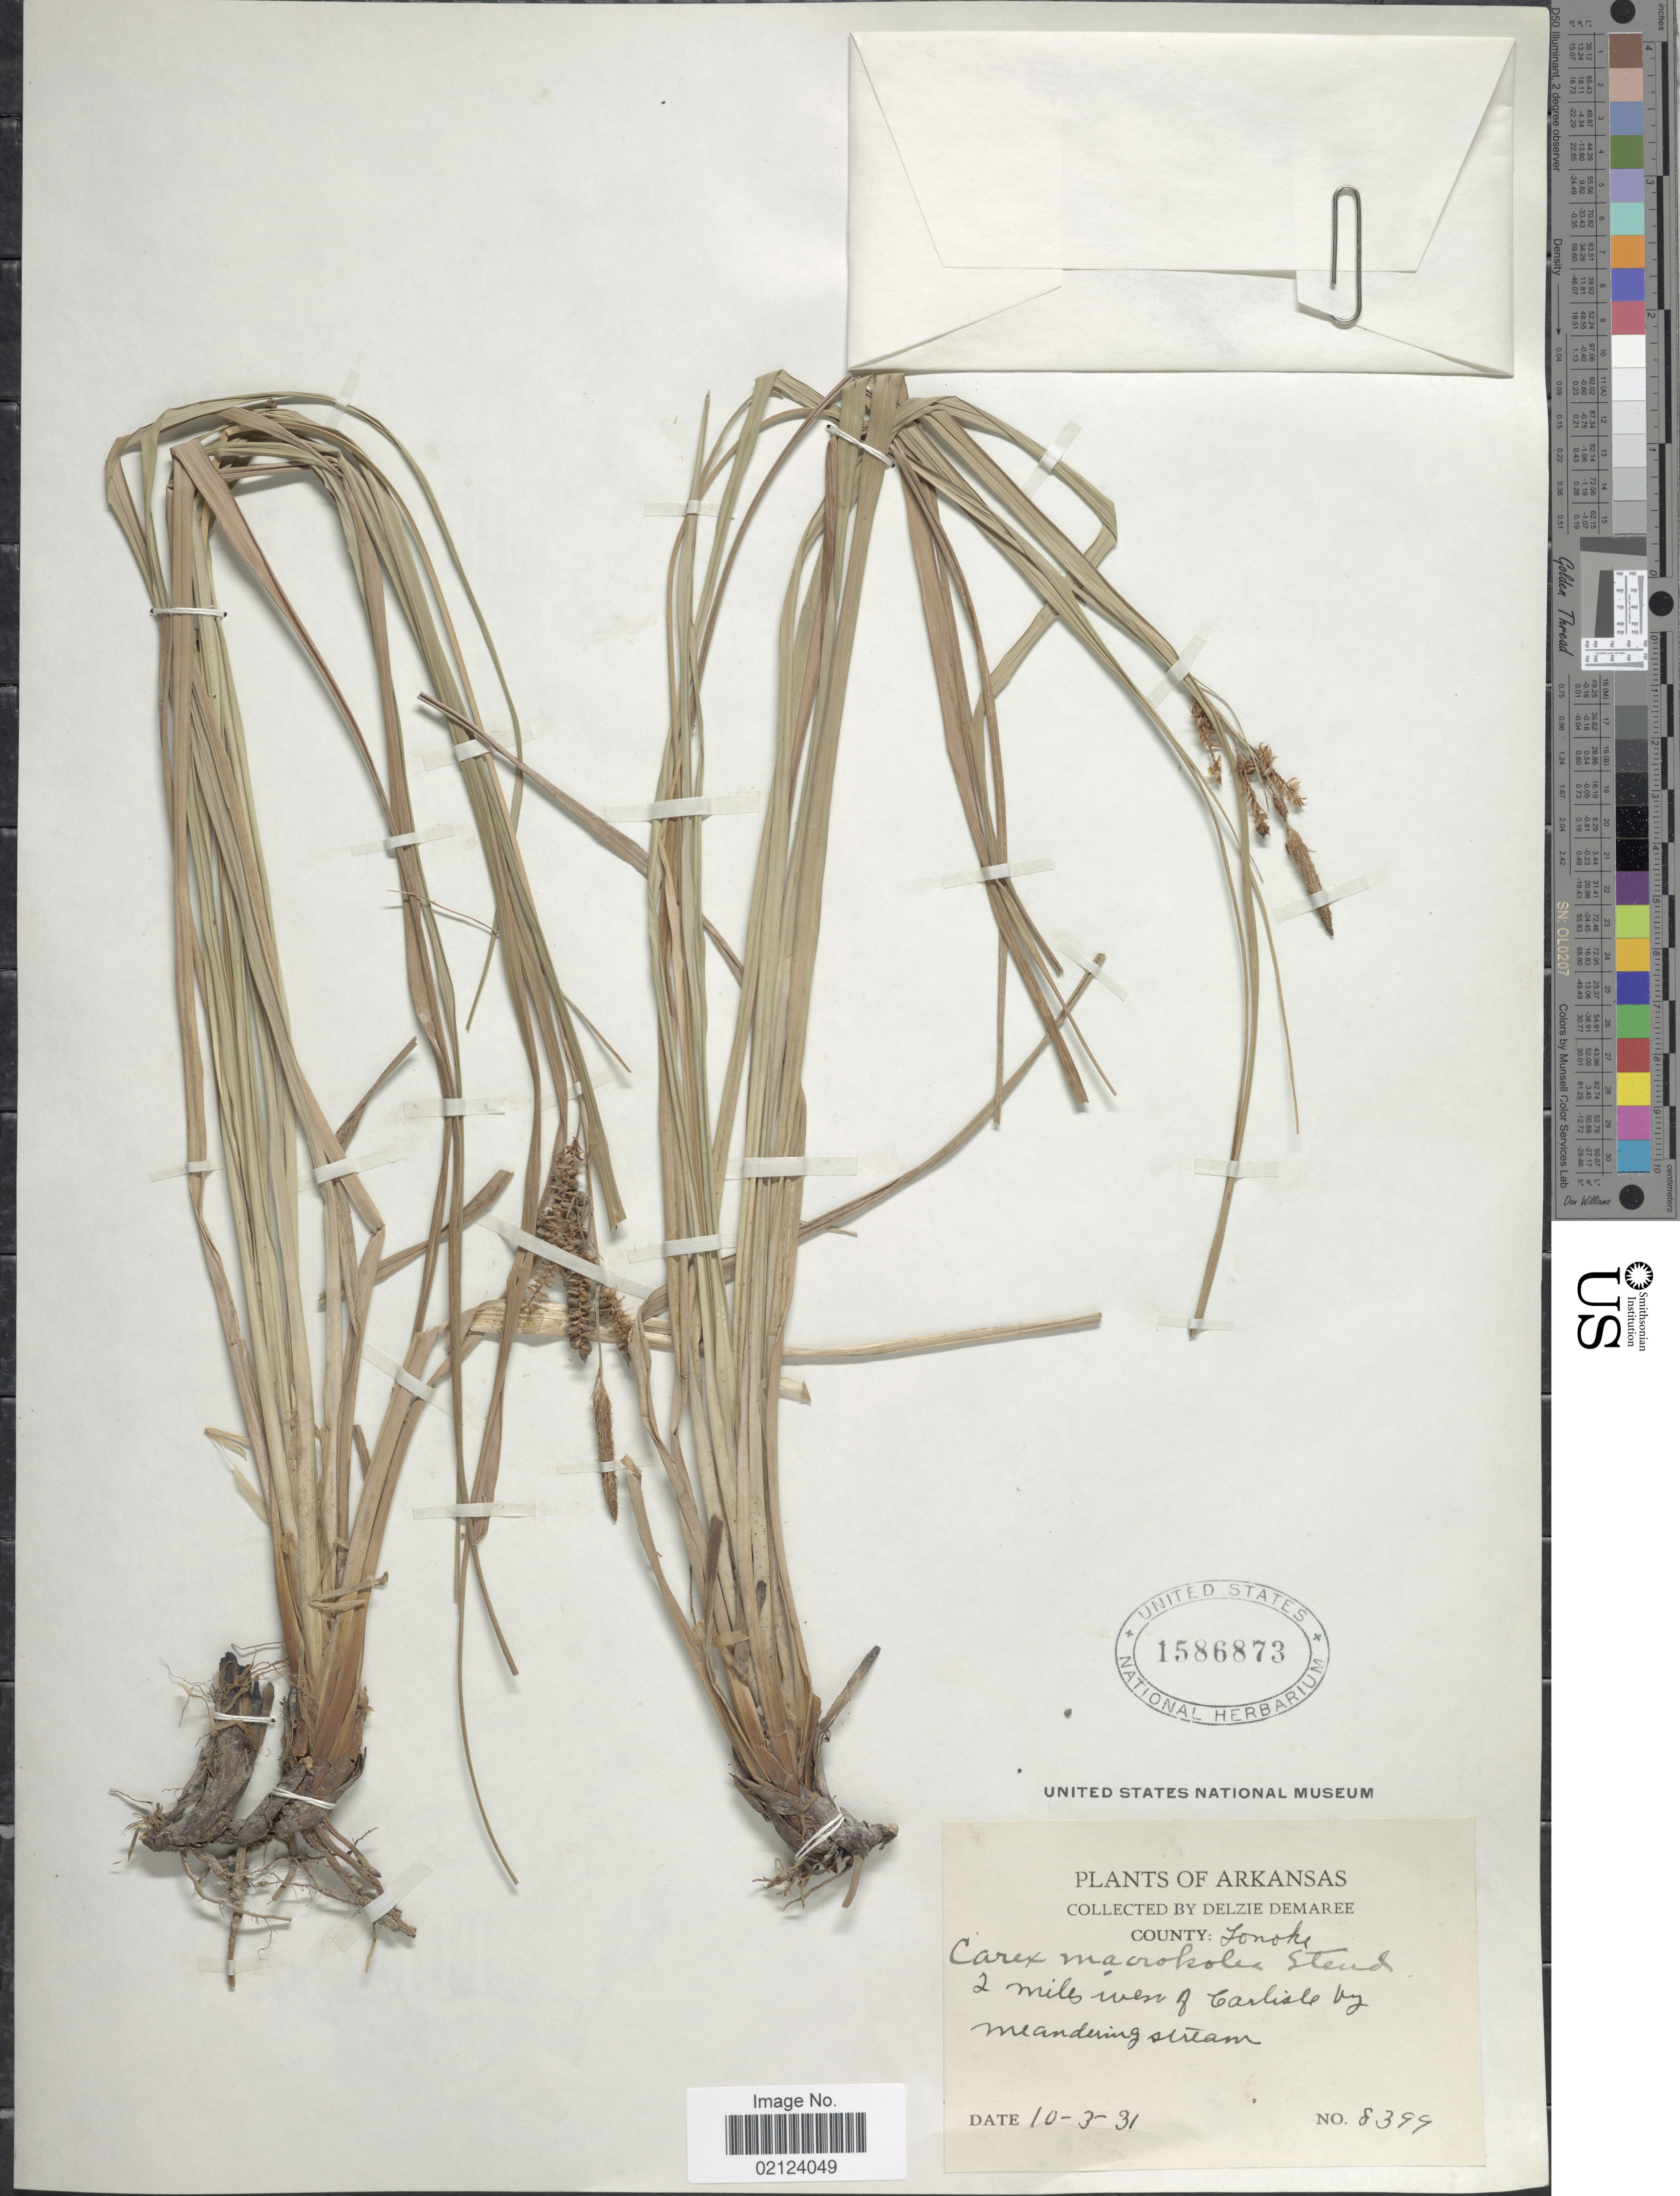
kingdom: Plantae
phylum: Tracheophyta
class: Liliopsida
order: Poales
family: Cyperaceae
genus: Carex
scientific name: Carex joorii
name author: L.H. Bailey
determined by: Strong, Mark T., (BOT), Smithsonian Institution - National Museum of Natural History (UNITED STATES)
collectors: D. Demaree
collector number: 8399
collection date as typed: Transcribed d/m/y: 3/10/31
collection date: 1931-10-03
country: United States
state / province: Arkansas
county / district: Lonoke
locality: County: Lonoke. 2 miles west of Carlisle by meandering stream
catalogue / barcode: US 1586873